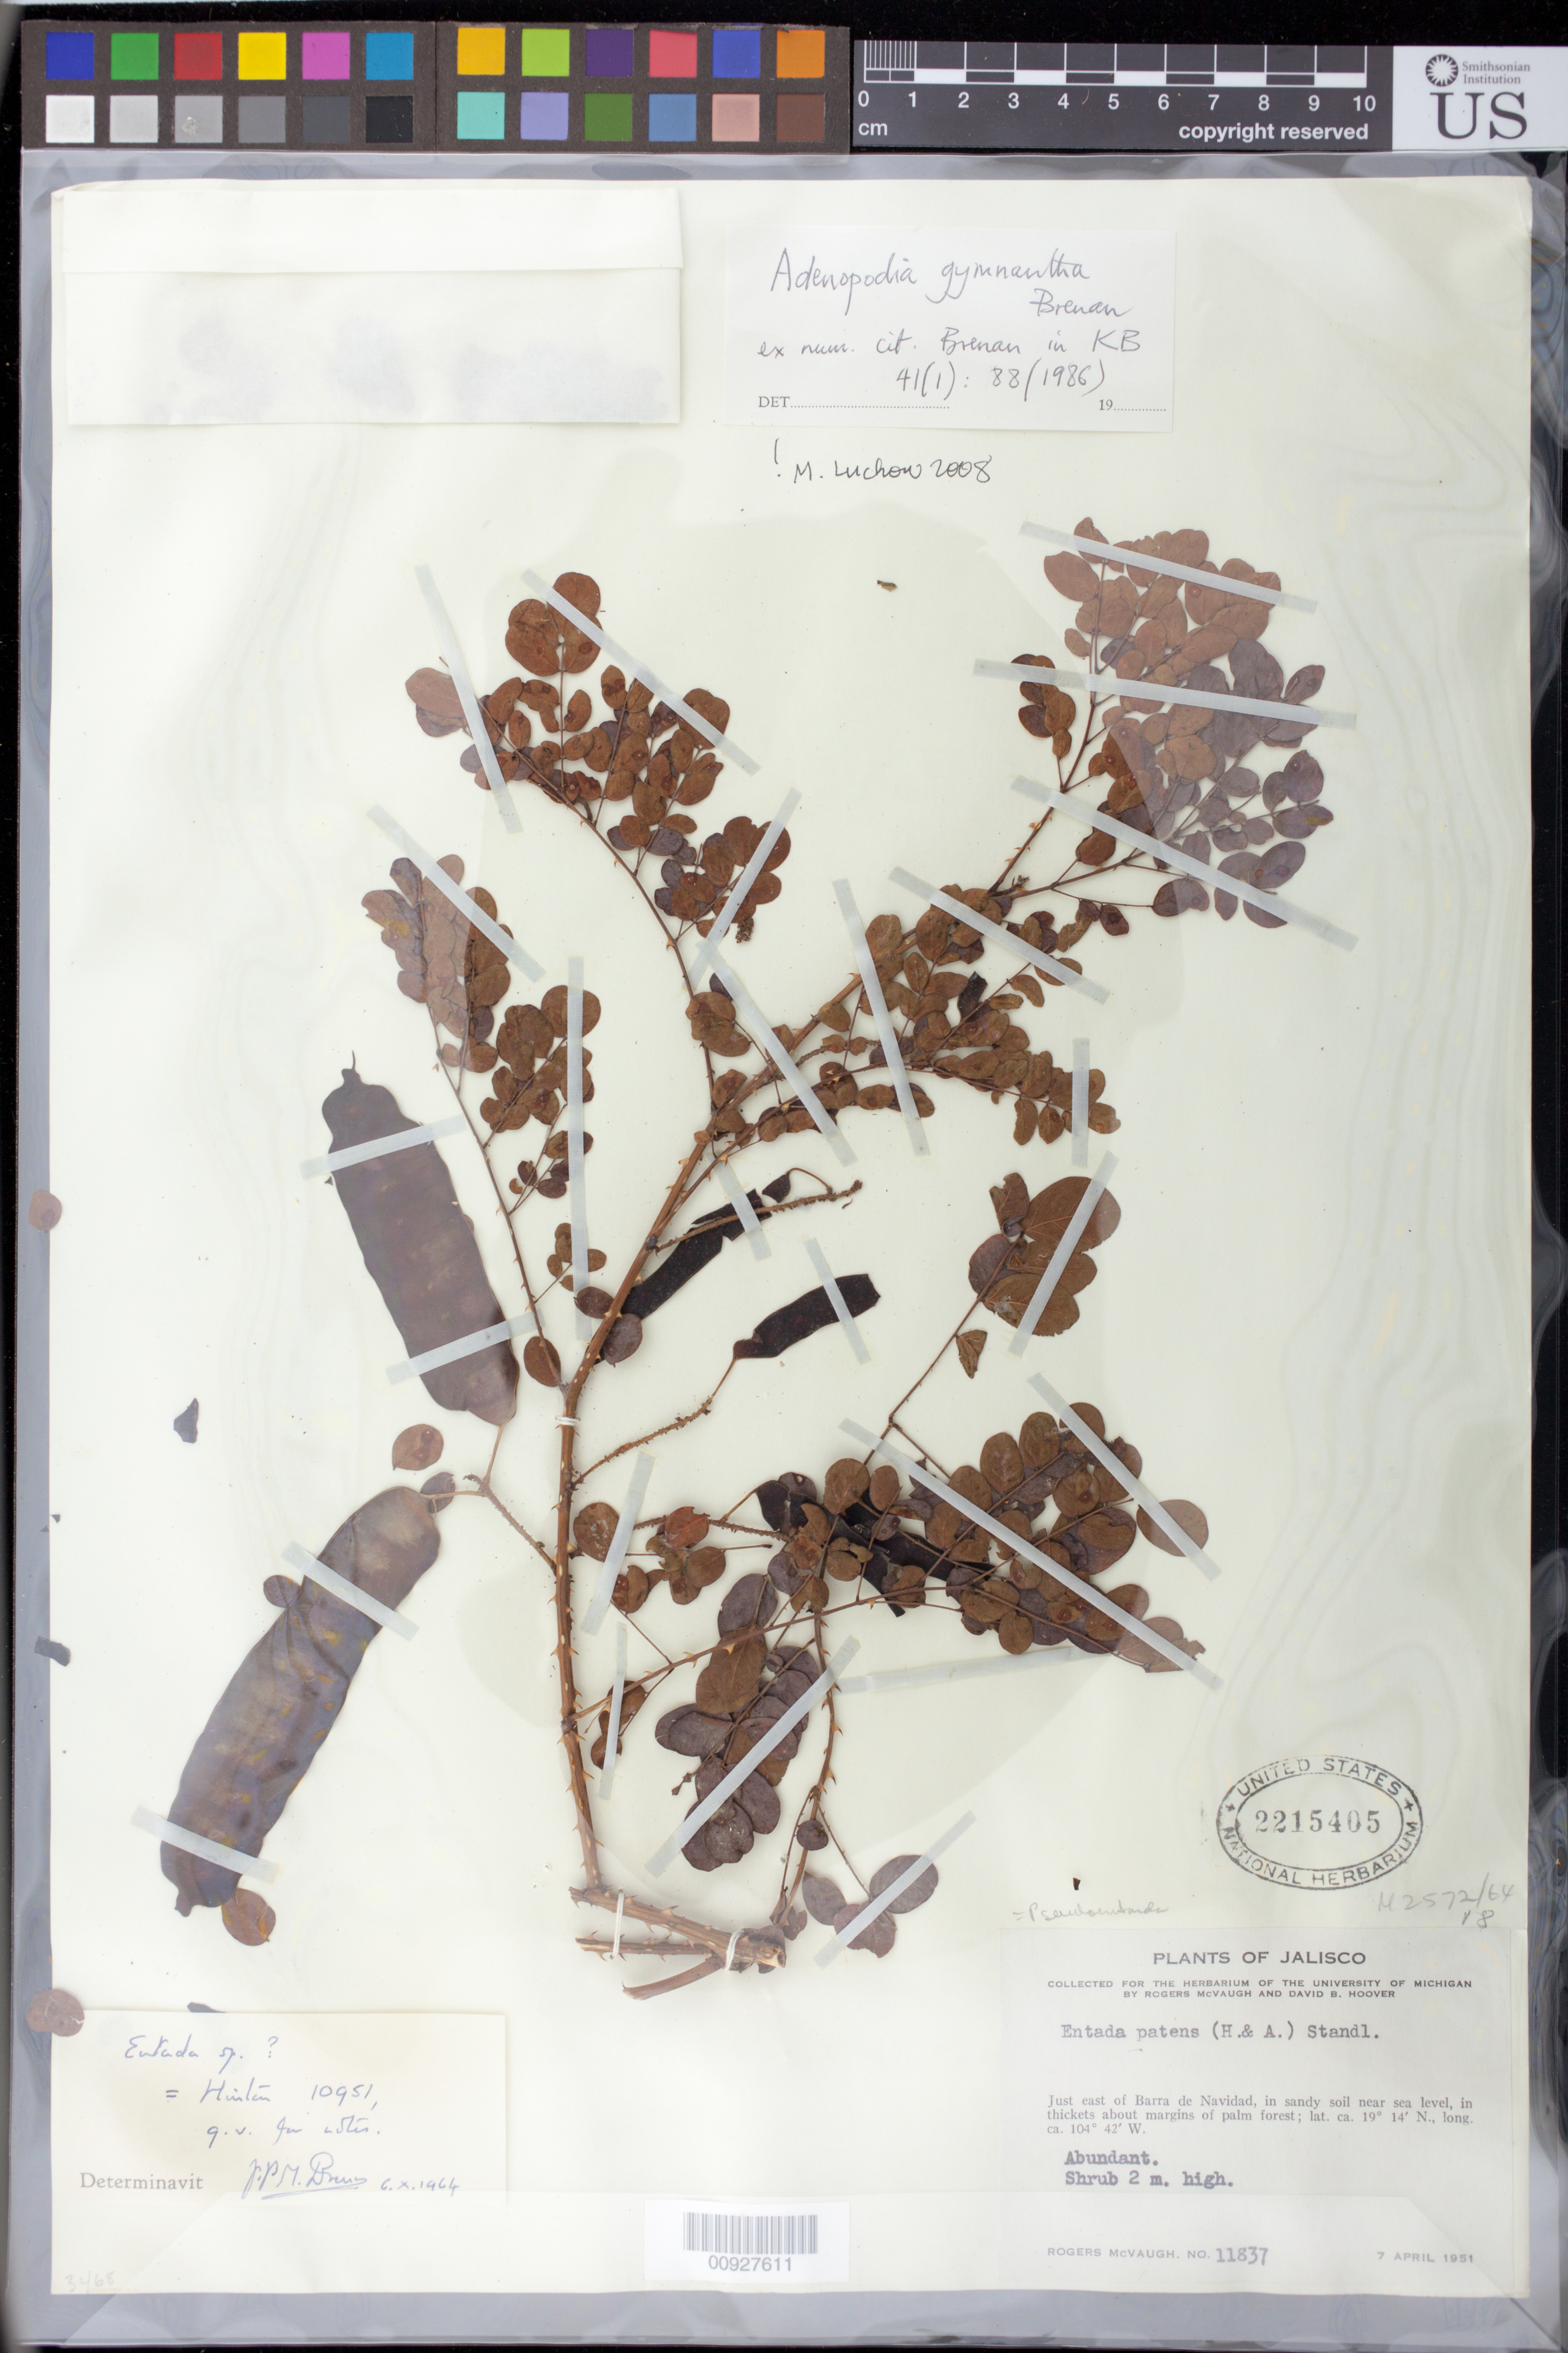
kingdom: Plantae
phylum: Tracheophyta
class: Magnoliopsida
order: Fabales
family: Fabaceae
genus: Entada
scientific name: Entada gymnantha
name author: Brenan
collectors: R. McVaugh & D. B. Hoover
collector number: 11837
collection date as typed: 07 Apr 1951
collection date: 1951-04-07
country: Mexico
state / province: Jalisco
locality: Just east of Barra de Navidad.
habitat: In sandy soil, in thickets about margins of palm forest.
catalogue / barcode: US 2215405